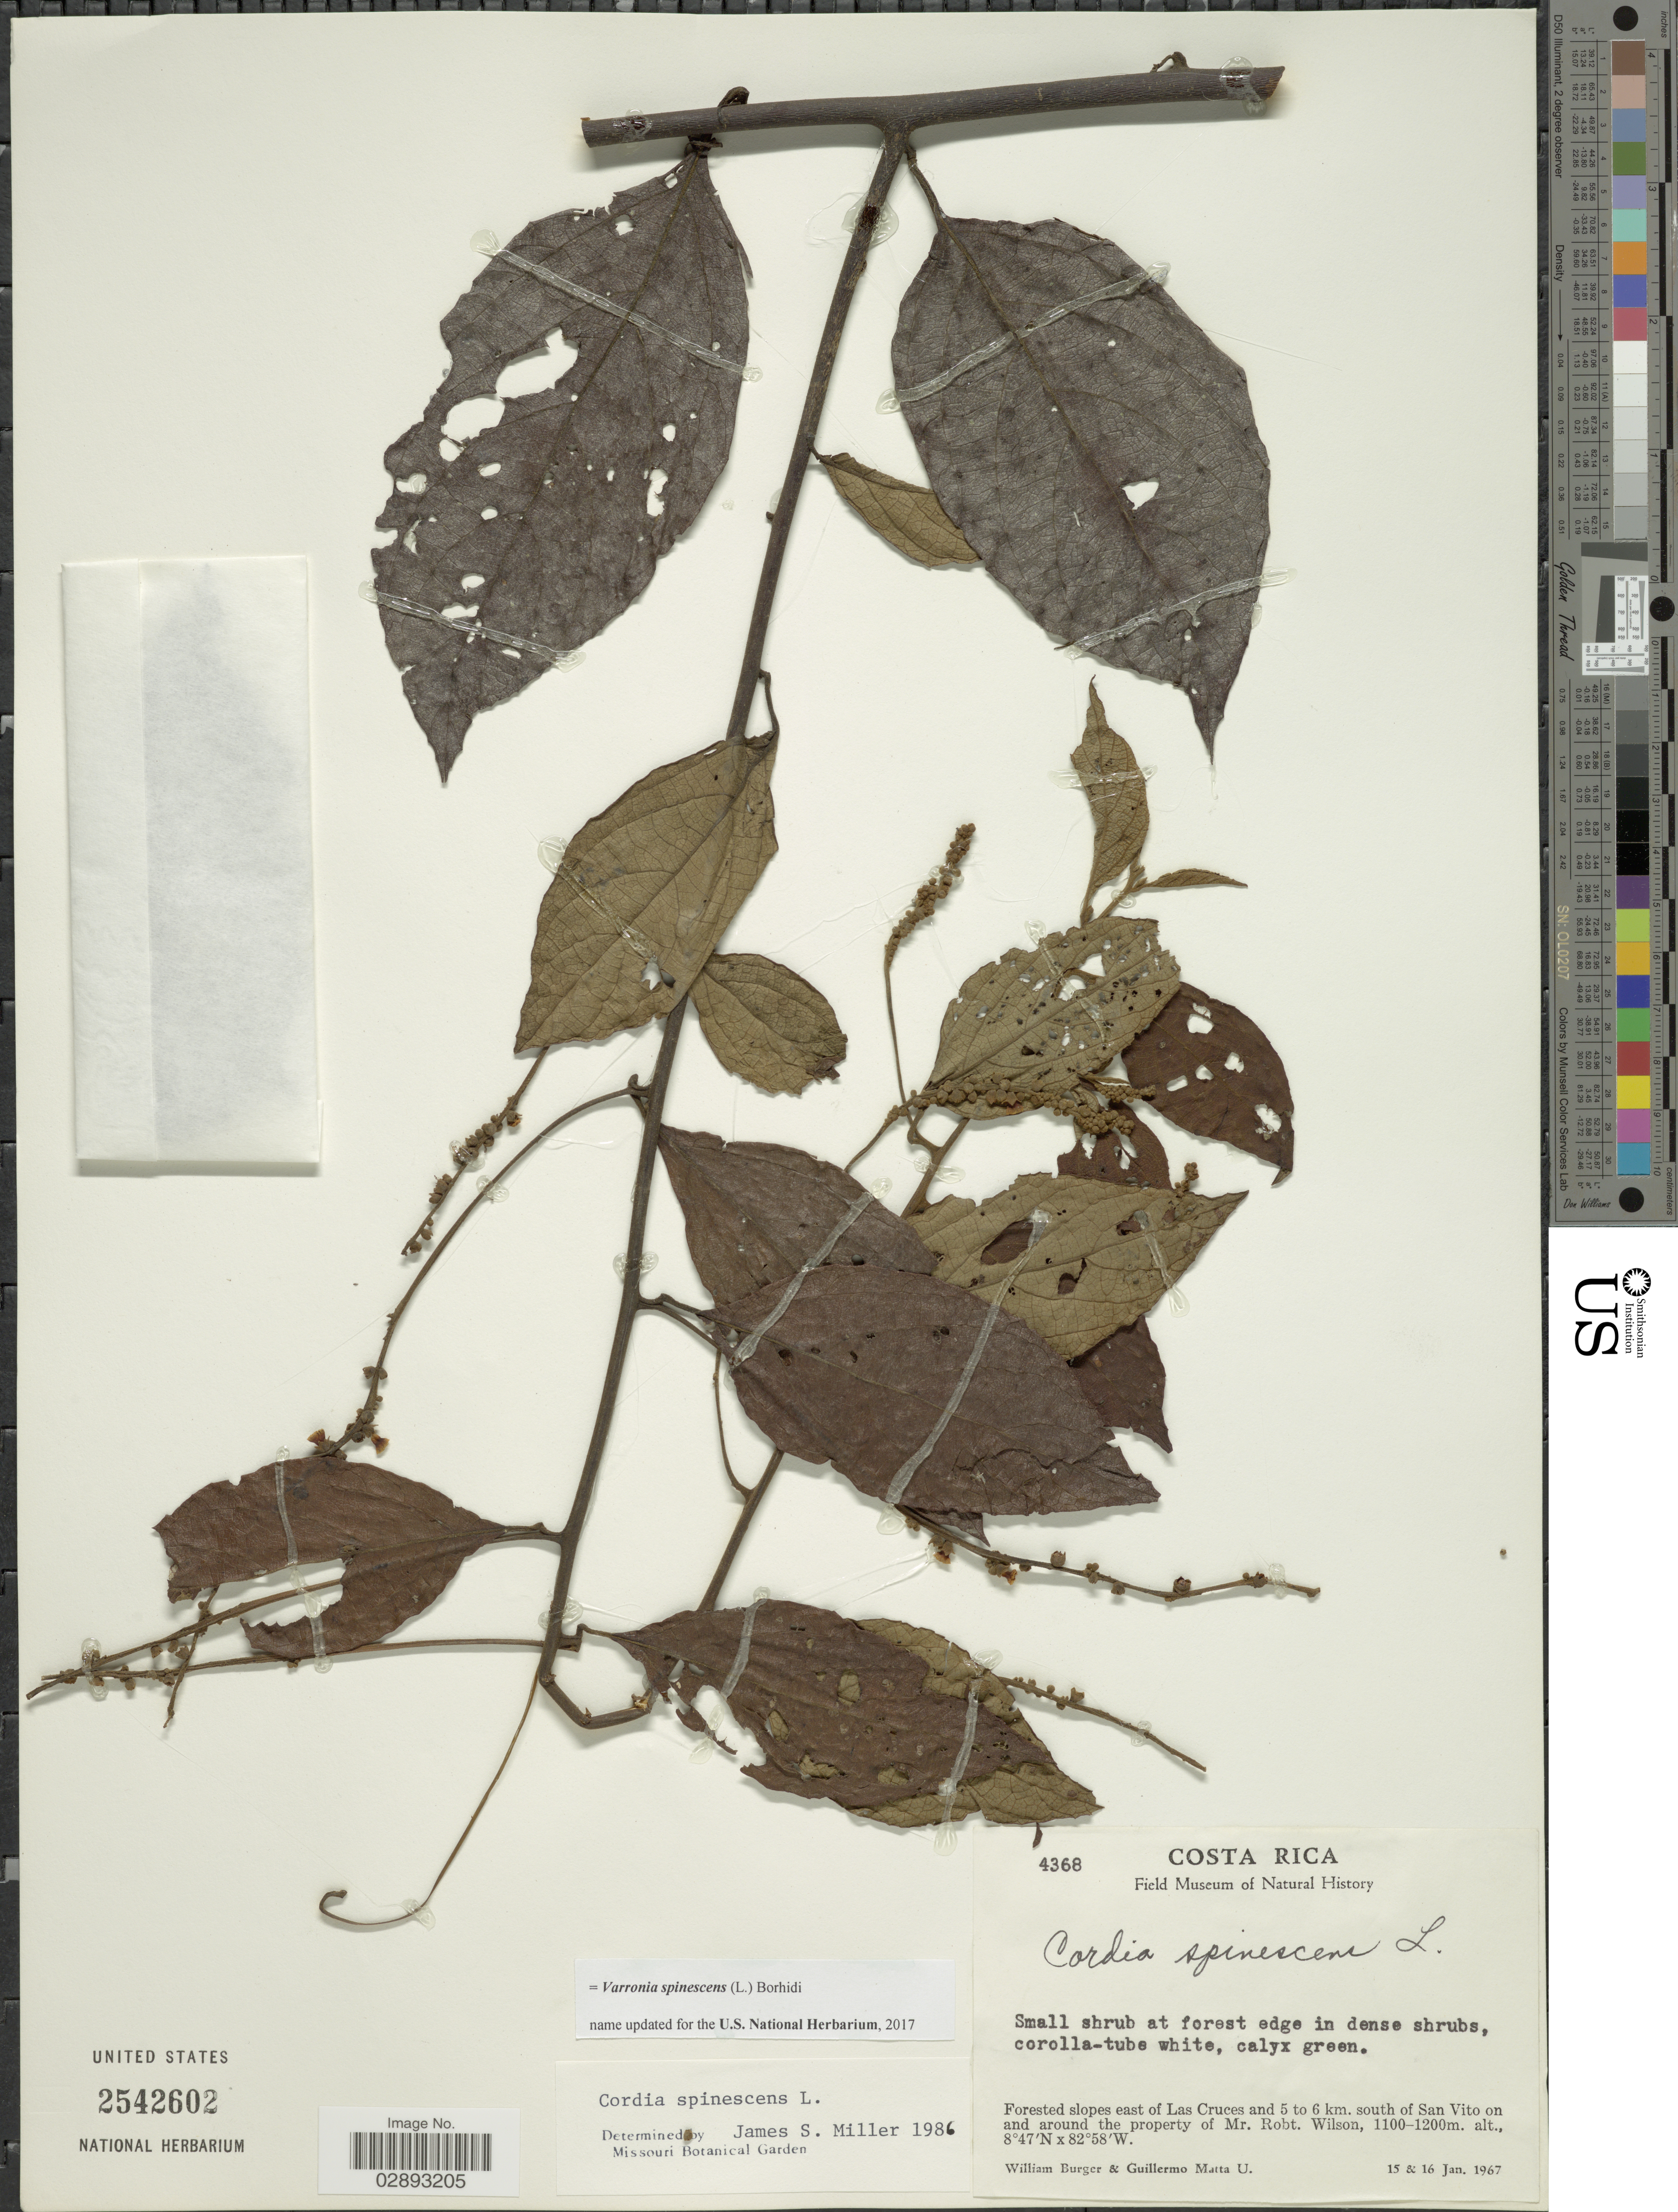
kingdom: Plantae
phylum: Tracheophyta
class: Magnoliopsida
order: Boraginales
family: Cordiaceae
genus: Varronia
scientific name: Varronia spinescens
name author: (L.) Borhidi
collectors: W. Buger & G. Matta U.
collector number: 4368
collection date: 1967-01-15/1967-01-16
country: Costa Rica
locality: Forested slopes east of Las Cruces and 5 to 6 km. south of San Vito on and around the property of Mr. Robt. Wilson.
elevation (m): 1100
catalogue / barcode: US 2542602